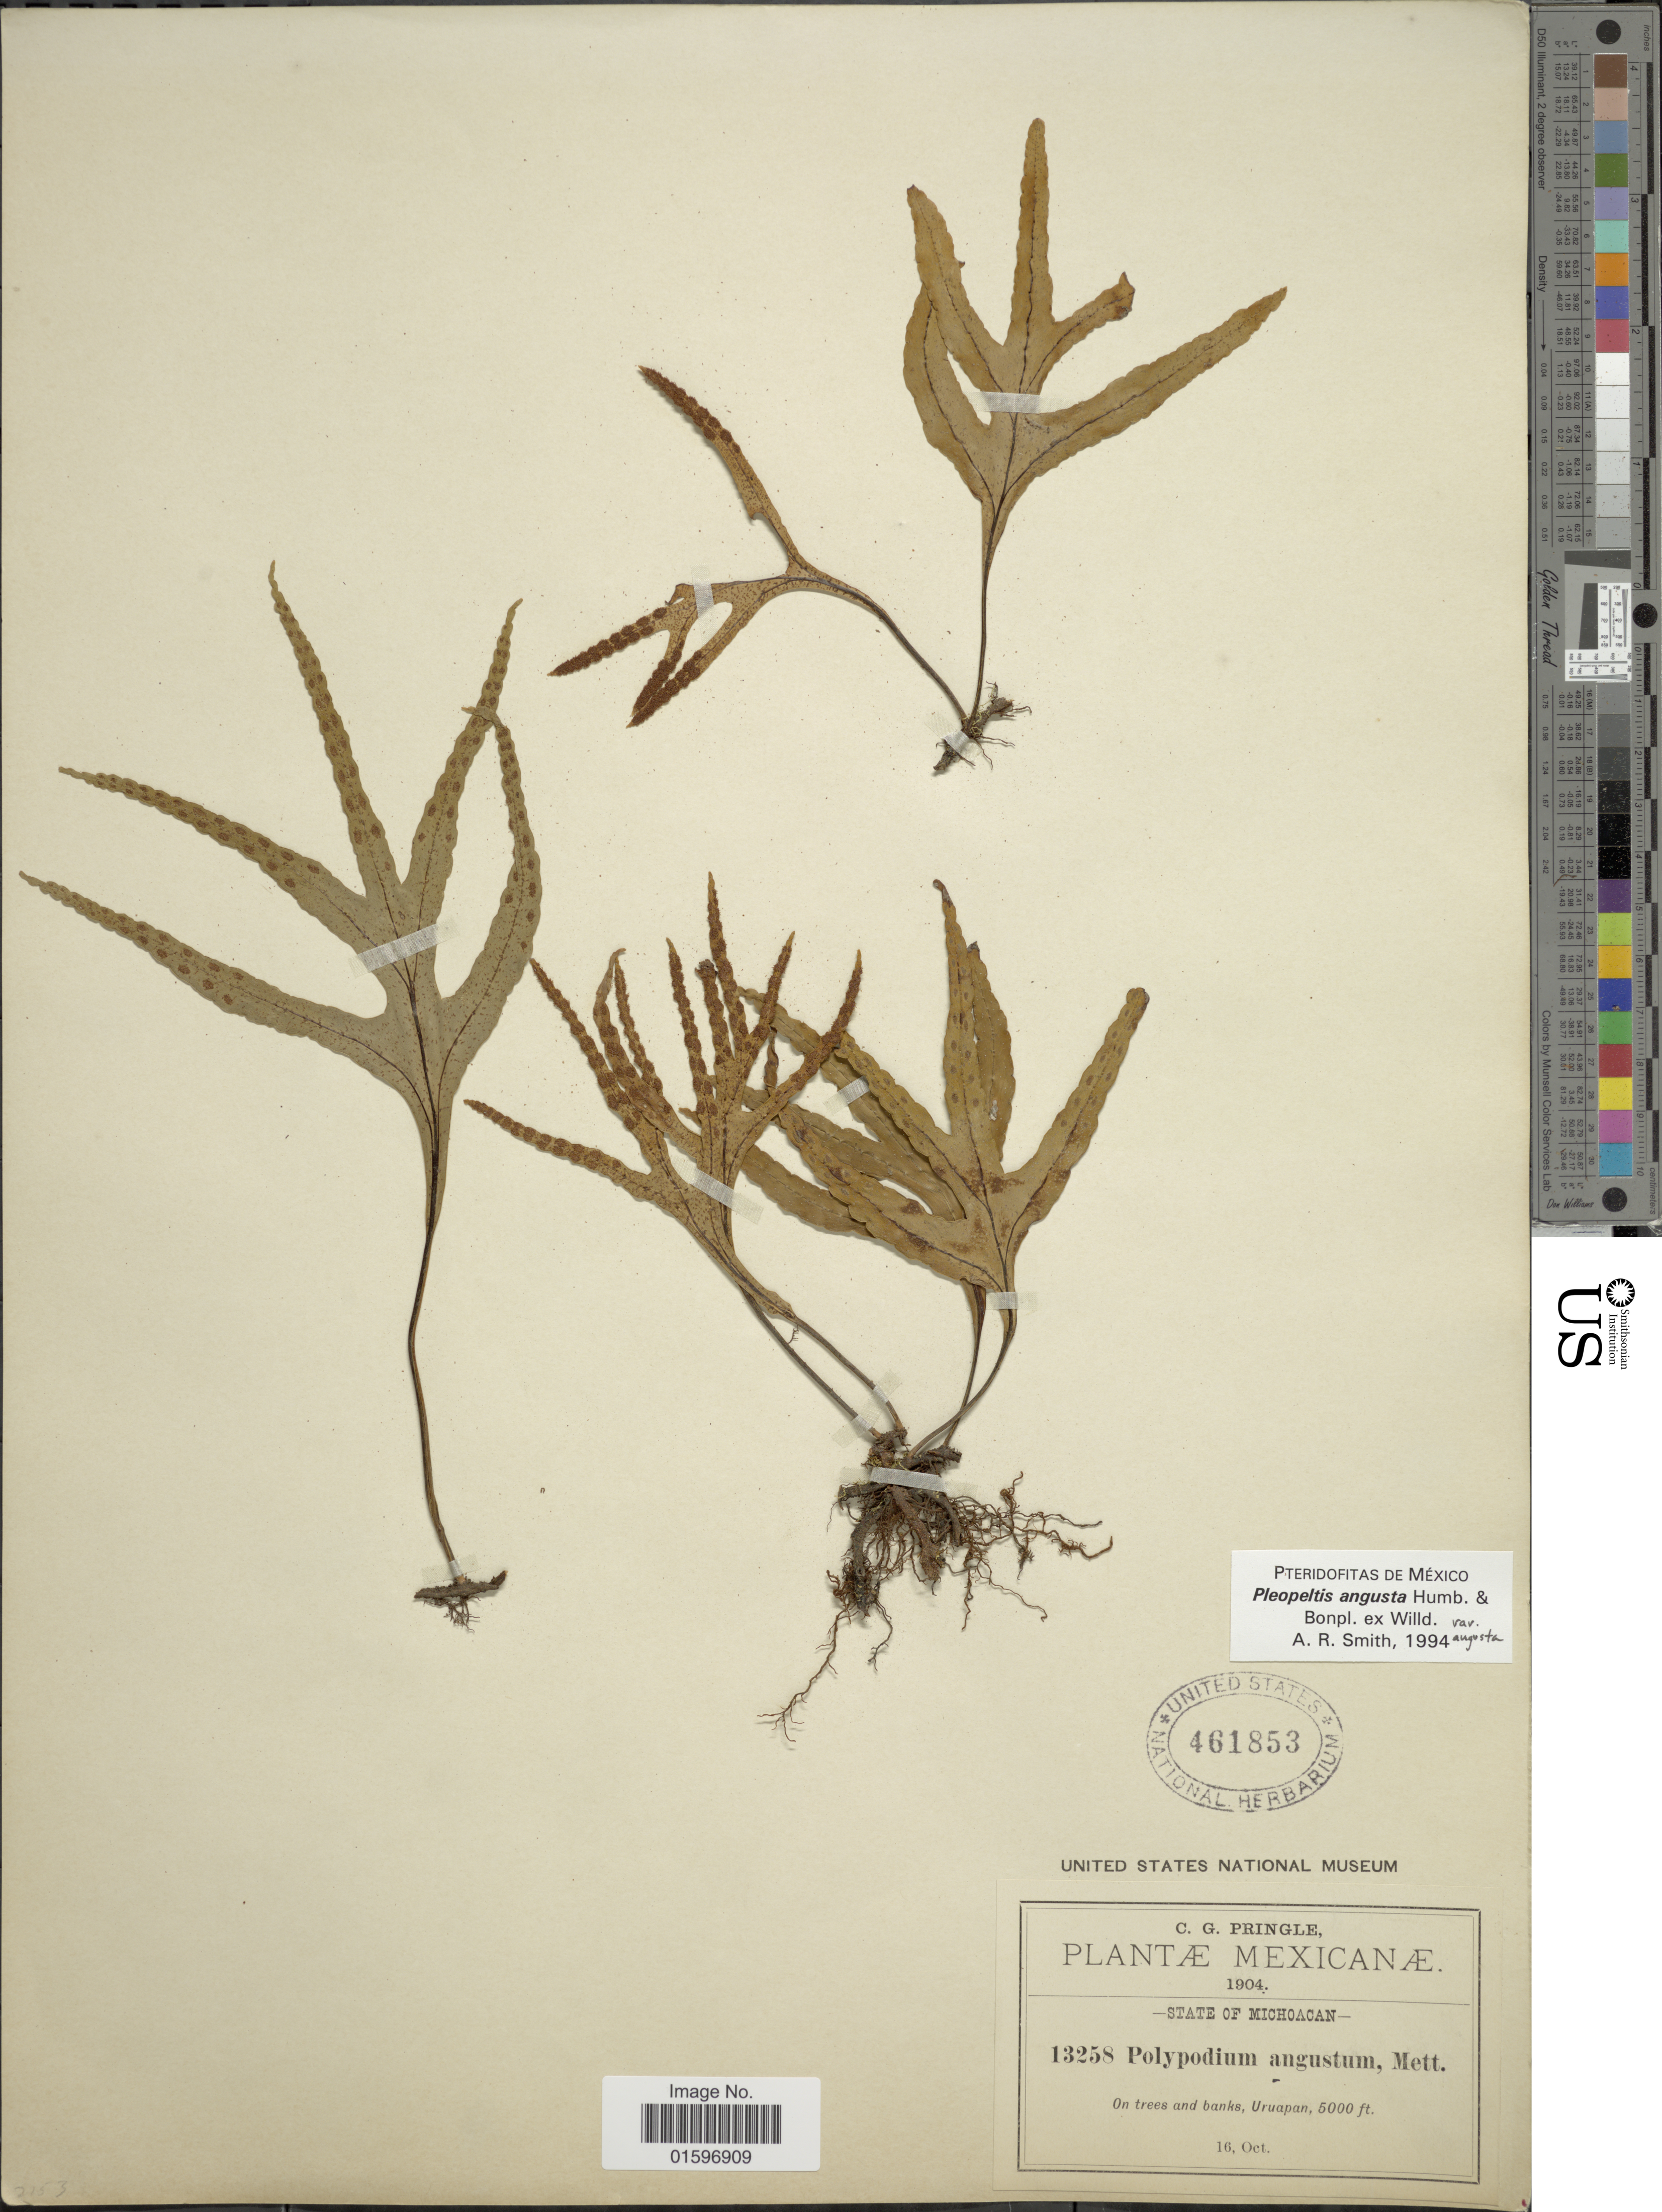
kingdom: Plantae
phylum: Tracheophyta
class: Polypodiopsida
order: Polypodiales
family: Polypodiaceae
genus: Pleopeltis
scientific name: Pleopeltis angusta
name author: Humb. & Bonap. ex Willd.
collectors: C. G. Pringle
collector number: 13258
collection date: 1904-10-16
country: Mexico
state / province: Michoacán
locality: On trees and banks, Uruapan.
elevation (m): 1524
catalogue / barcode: US 461853